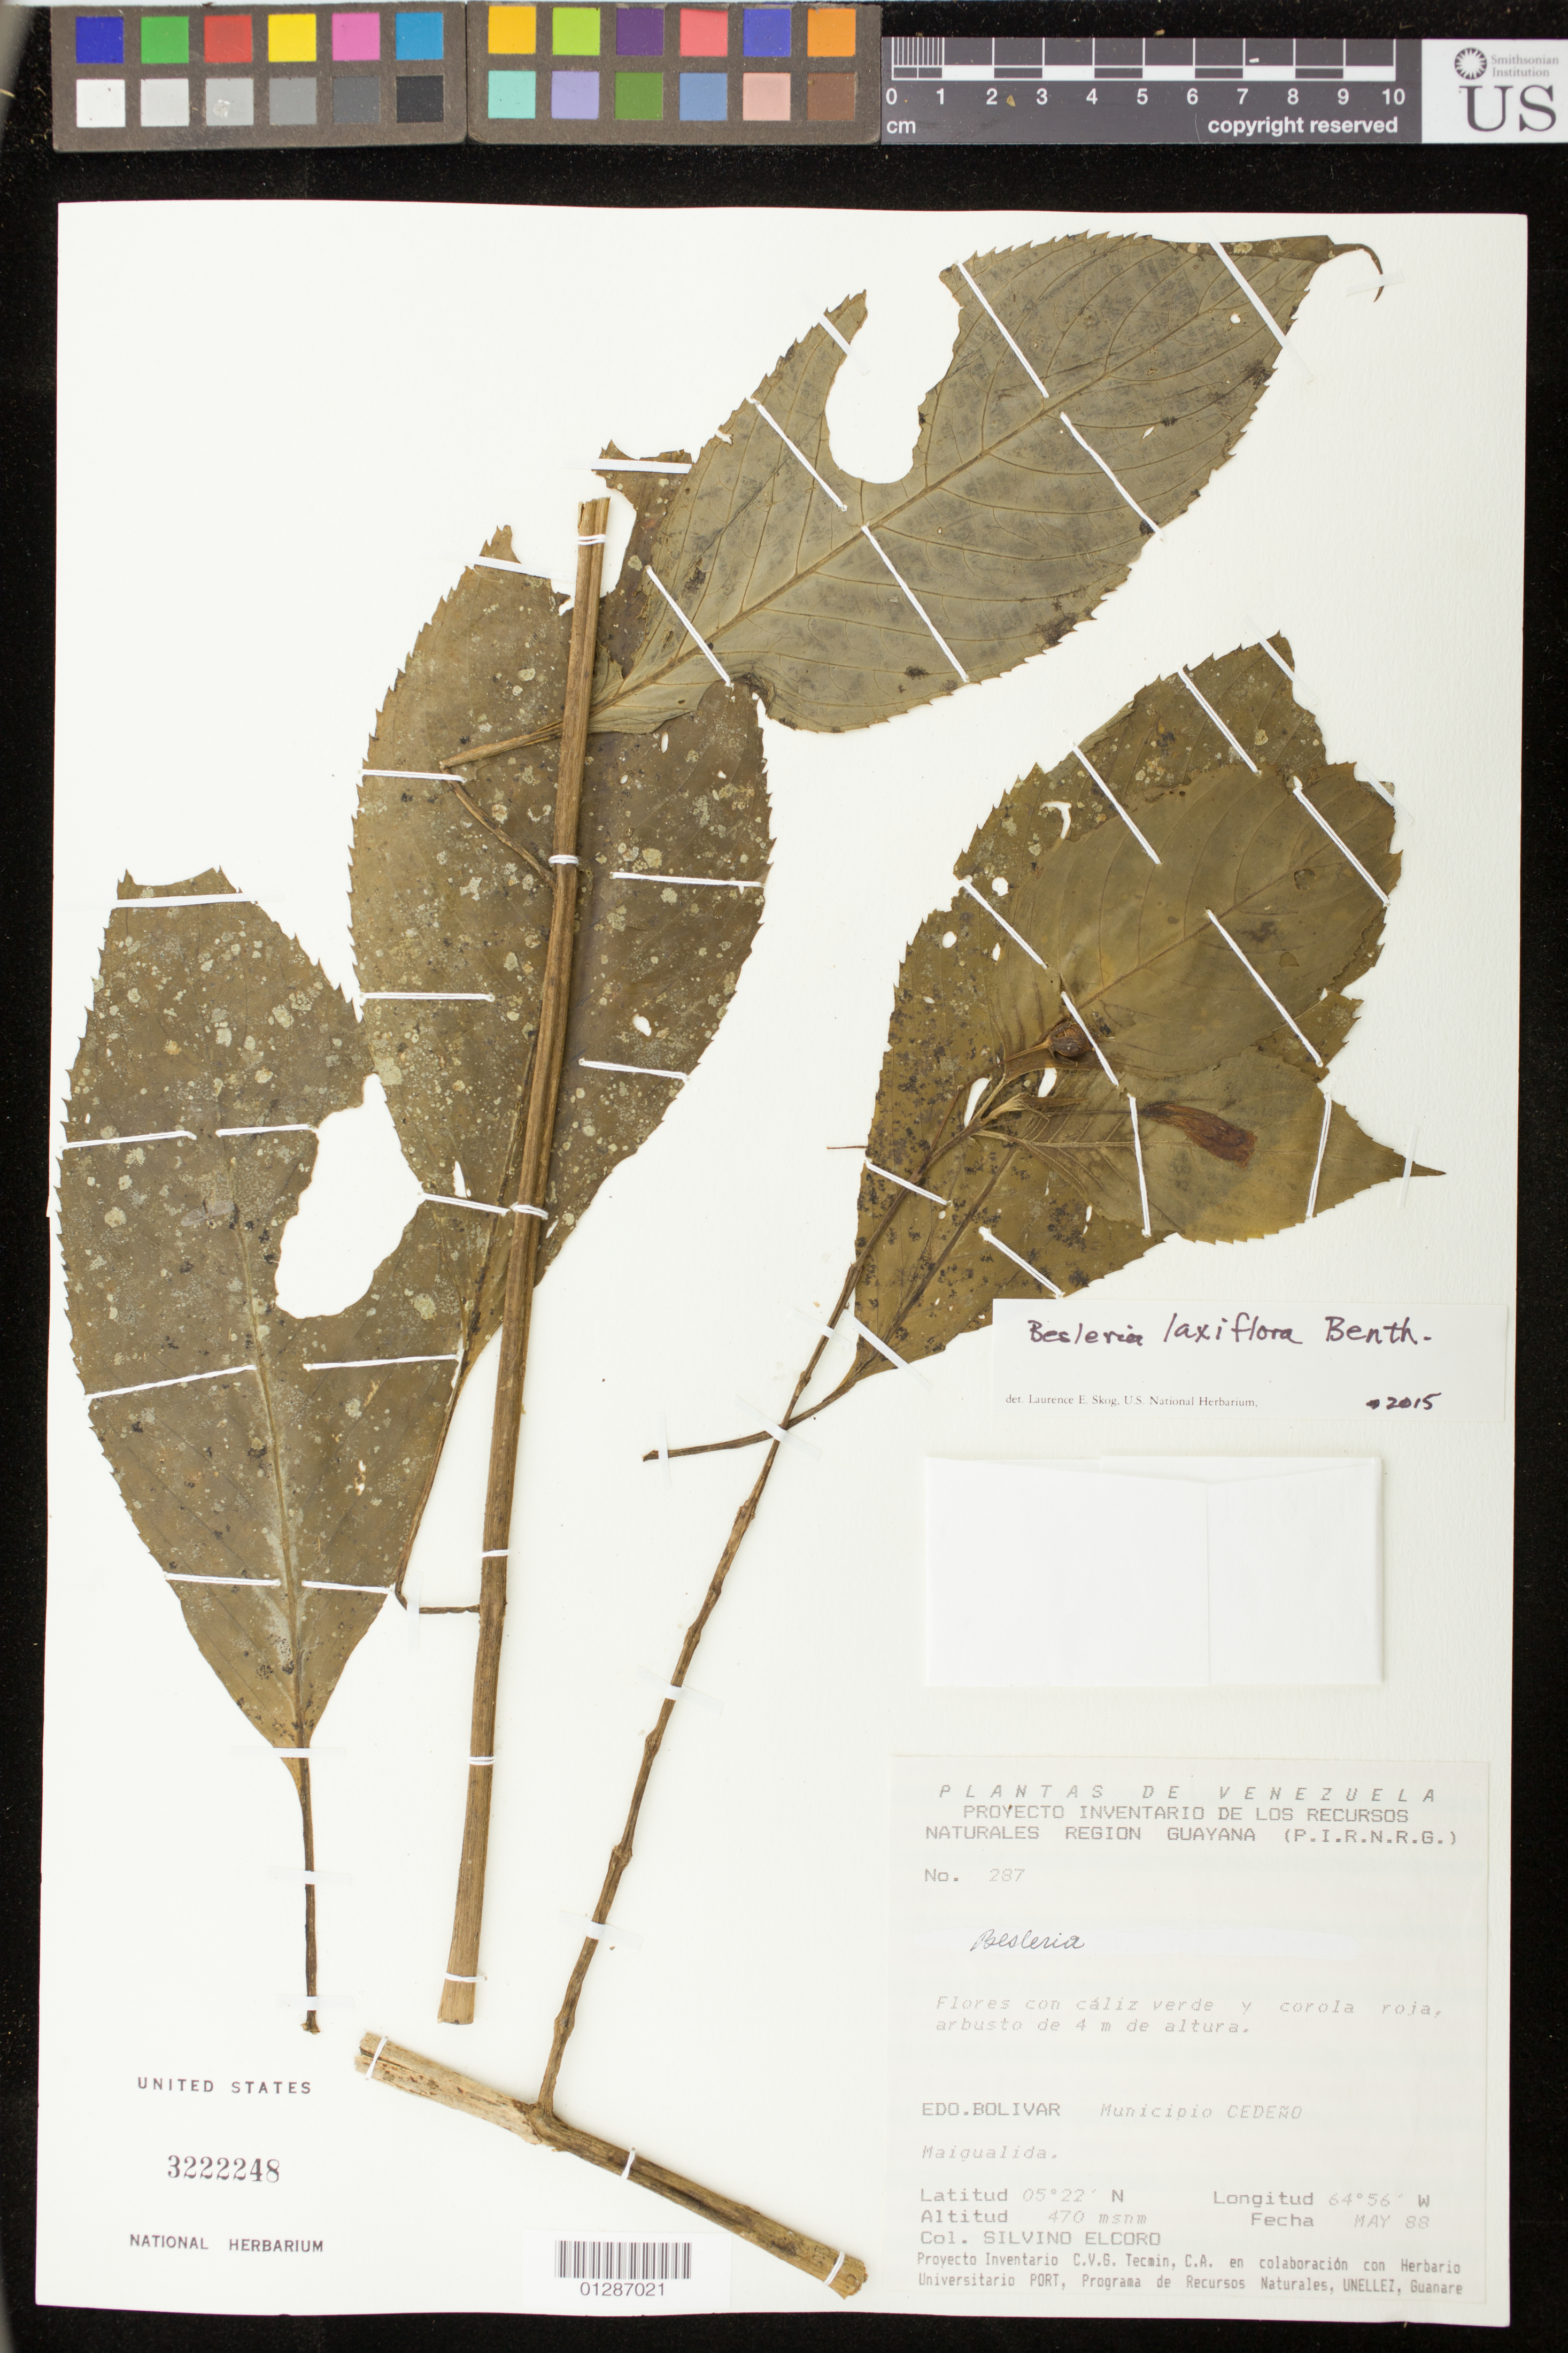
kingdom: Plantae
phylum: Tracheophyta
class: Magnoliopsida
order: Lamiales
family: Gesneriaceae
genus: Besleria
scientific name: Besleria laxiflora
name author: Benth.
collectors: S. Elcoro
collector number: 287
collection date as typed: May 1988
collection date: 1988-05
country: Venezuela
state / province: Bolívar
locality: Mun. Cedeno.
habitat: Shrub.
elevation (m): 470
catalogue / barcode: US 3222248